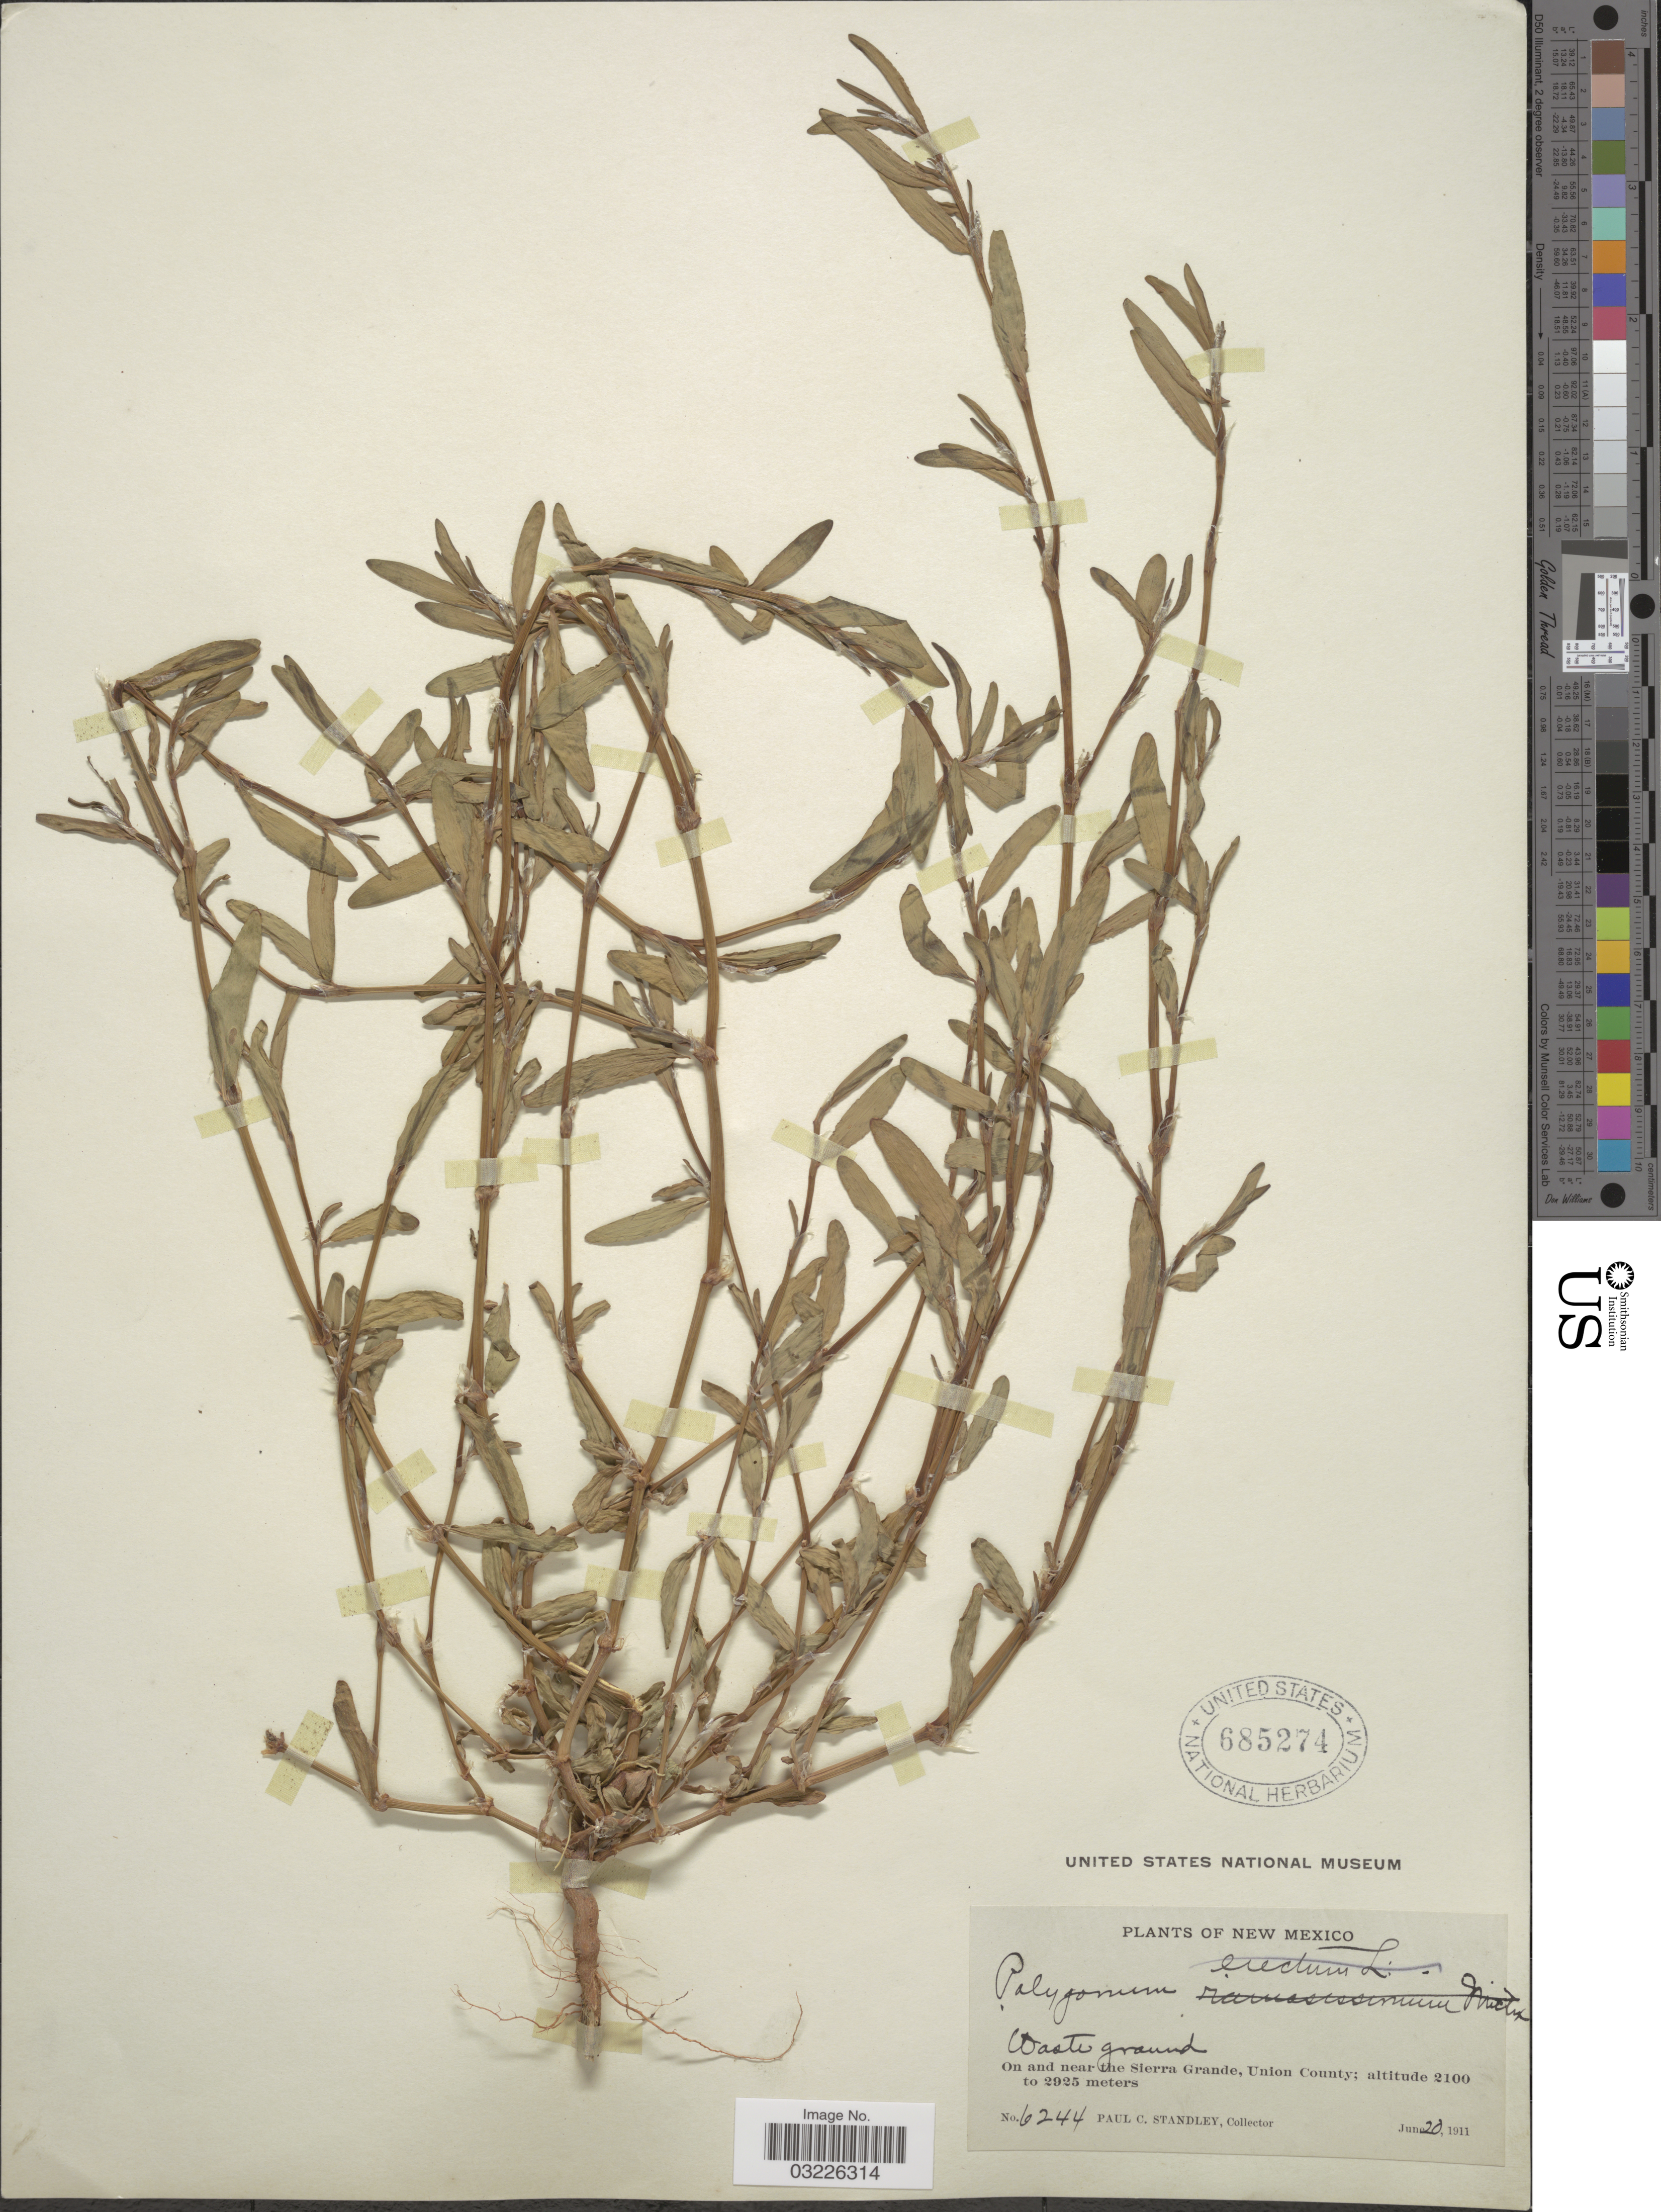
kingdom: Plantae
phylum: Tracheophyta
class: Magnoliopsida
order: Caryophyllales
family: Polygonaceae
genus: Polygonum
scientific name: Polygonum sp.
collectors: P. C. Standley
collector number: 6244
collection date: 1911-06-20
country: United States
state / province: New Mexico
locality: On and near the Sierra Grande, Union County.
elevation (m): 2100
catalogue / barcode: US 685274